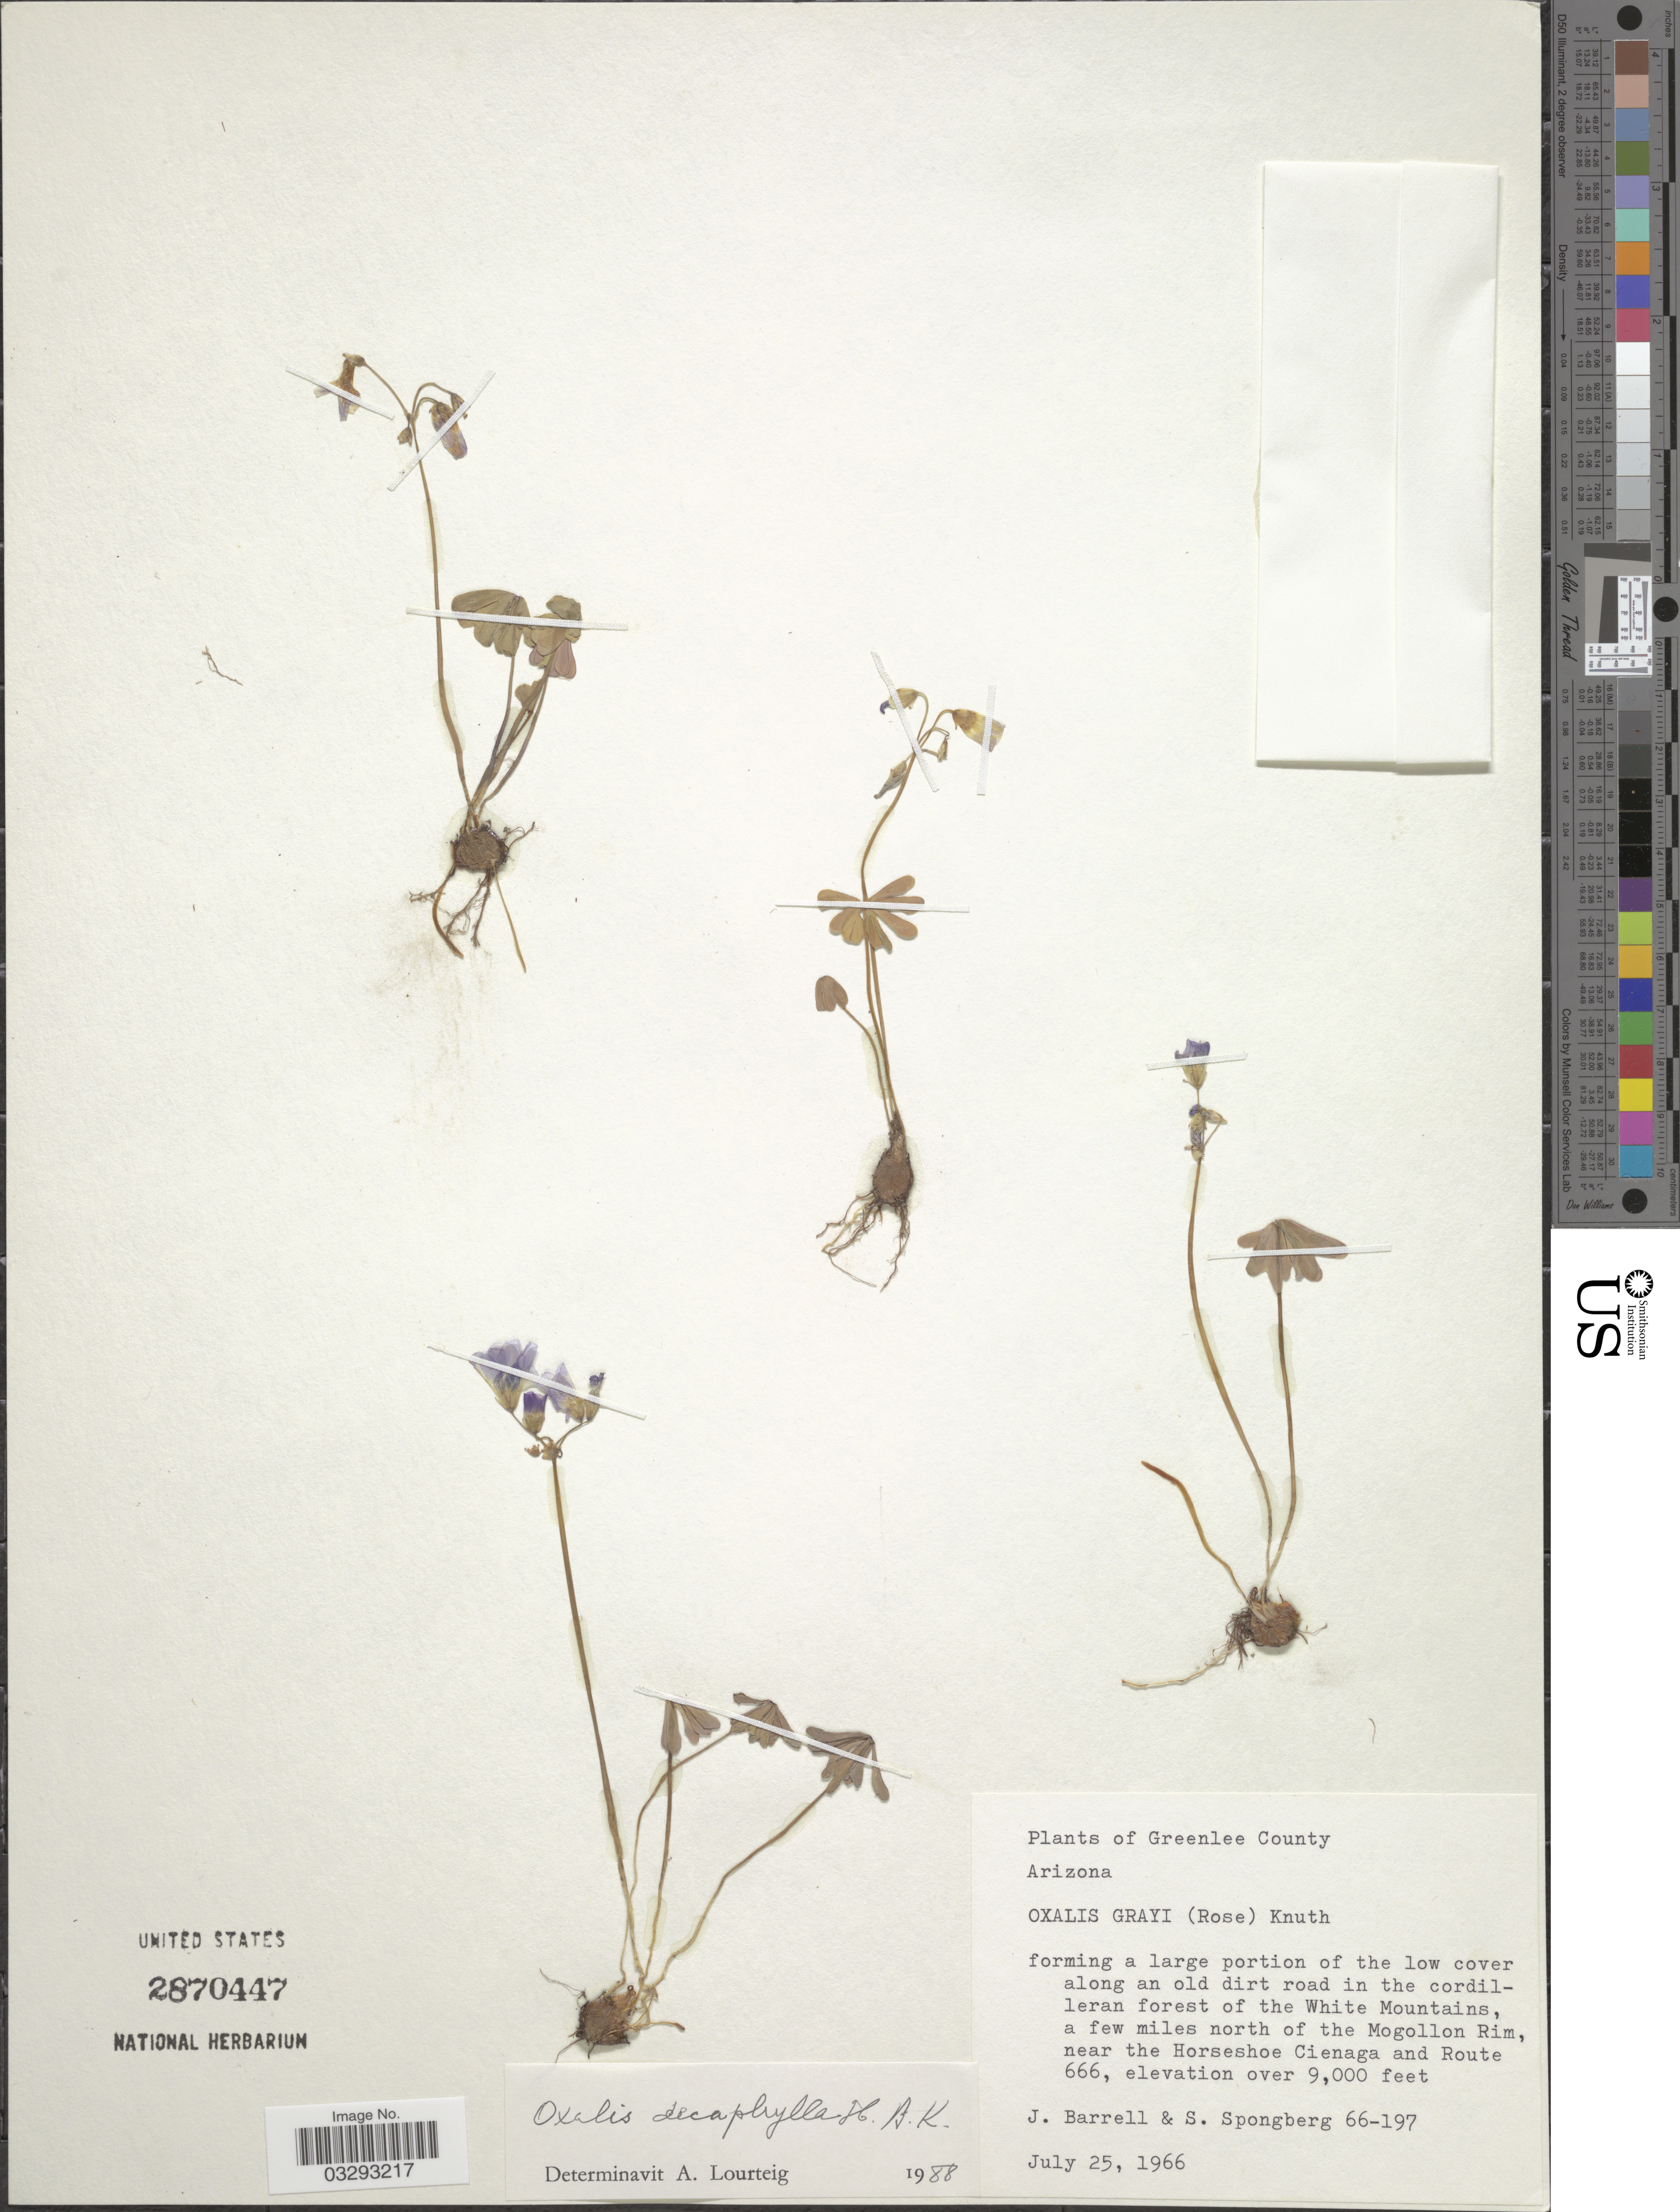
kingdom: Plantae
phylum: Tracheophyta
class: Magnoliopsida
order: Oxalidales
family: Oxalidaceae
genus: Oxalis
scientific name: Oxalis decaphylla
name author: Kunth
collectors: J. Barrell & S. A.Spongberg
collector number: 66-197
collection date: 1966-07-25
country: United States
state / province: Arizona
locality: Greenlee County. Forming a large portion of the low cover along an old dirt road in the cordilleran forest of the White Mountains, a few miles north of the Mogollon Rim, near the Horseshoe Cienaga and Route 666.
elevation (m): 2743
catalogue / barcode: US 2870447